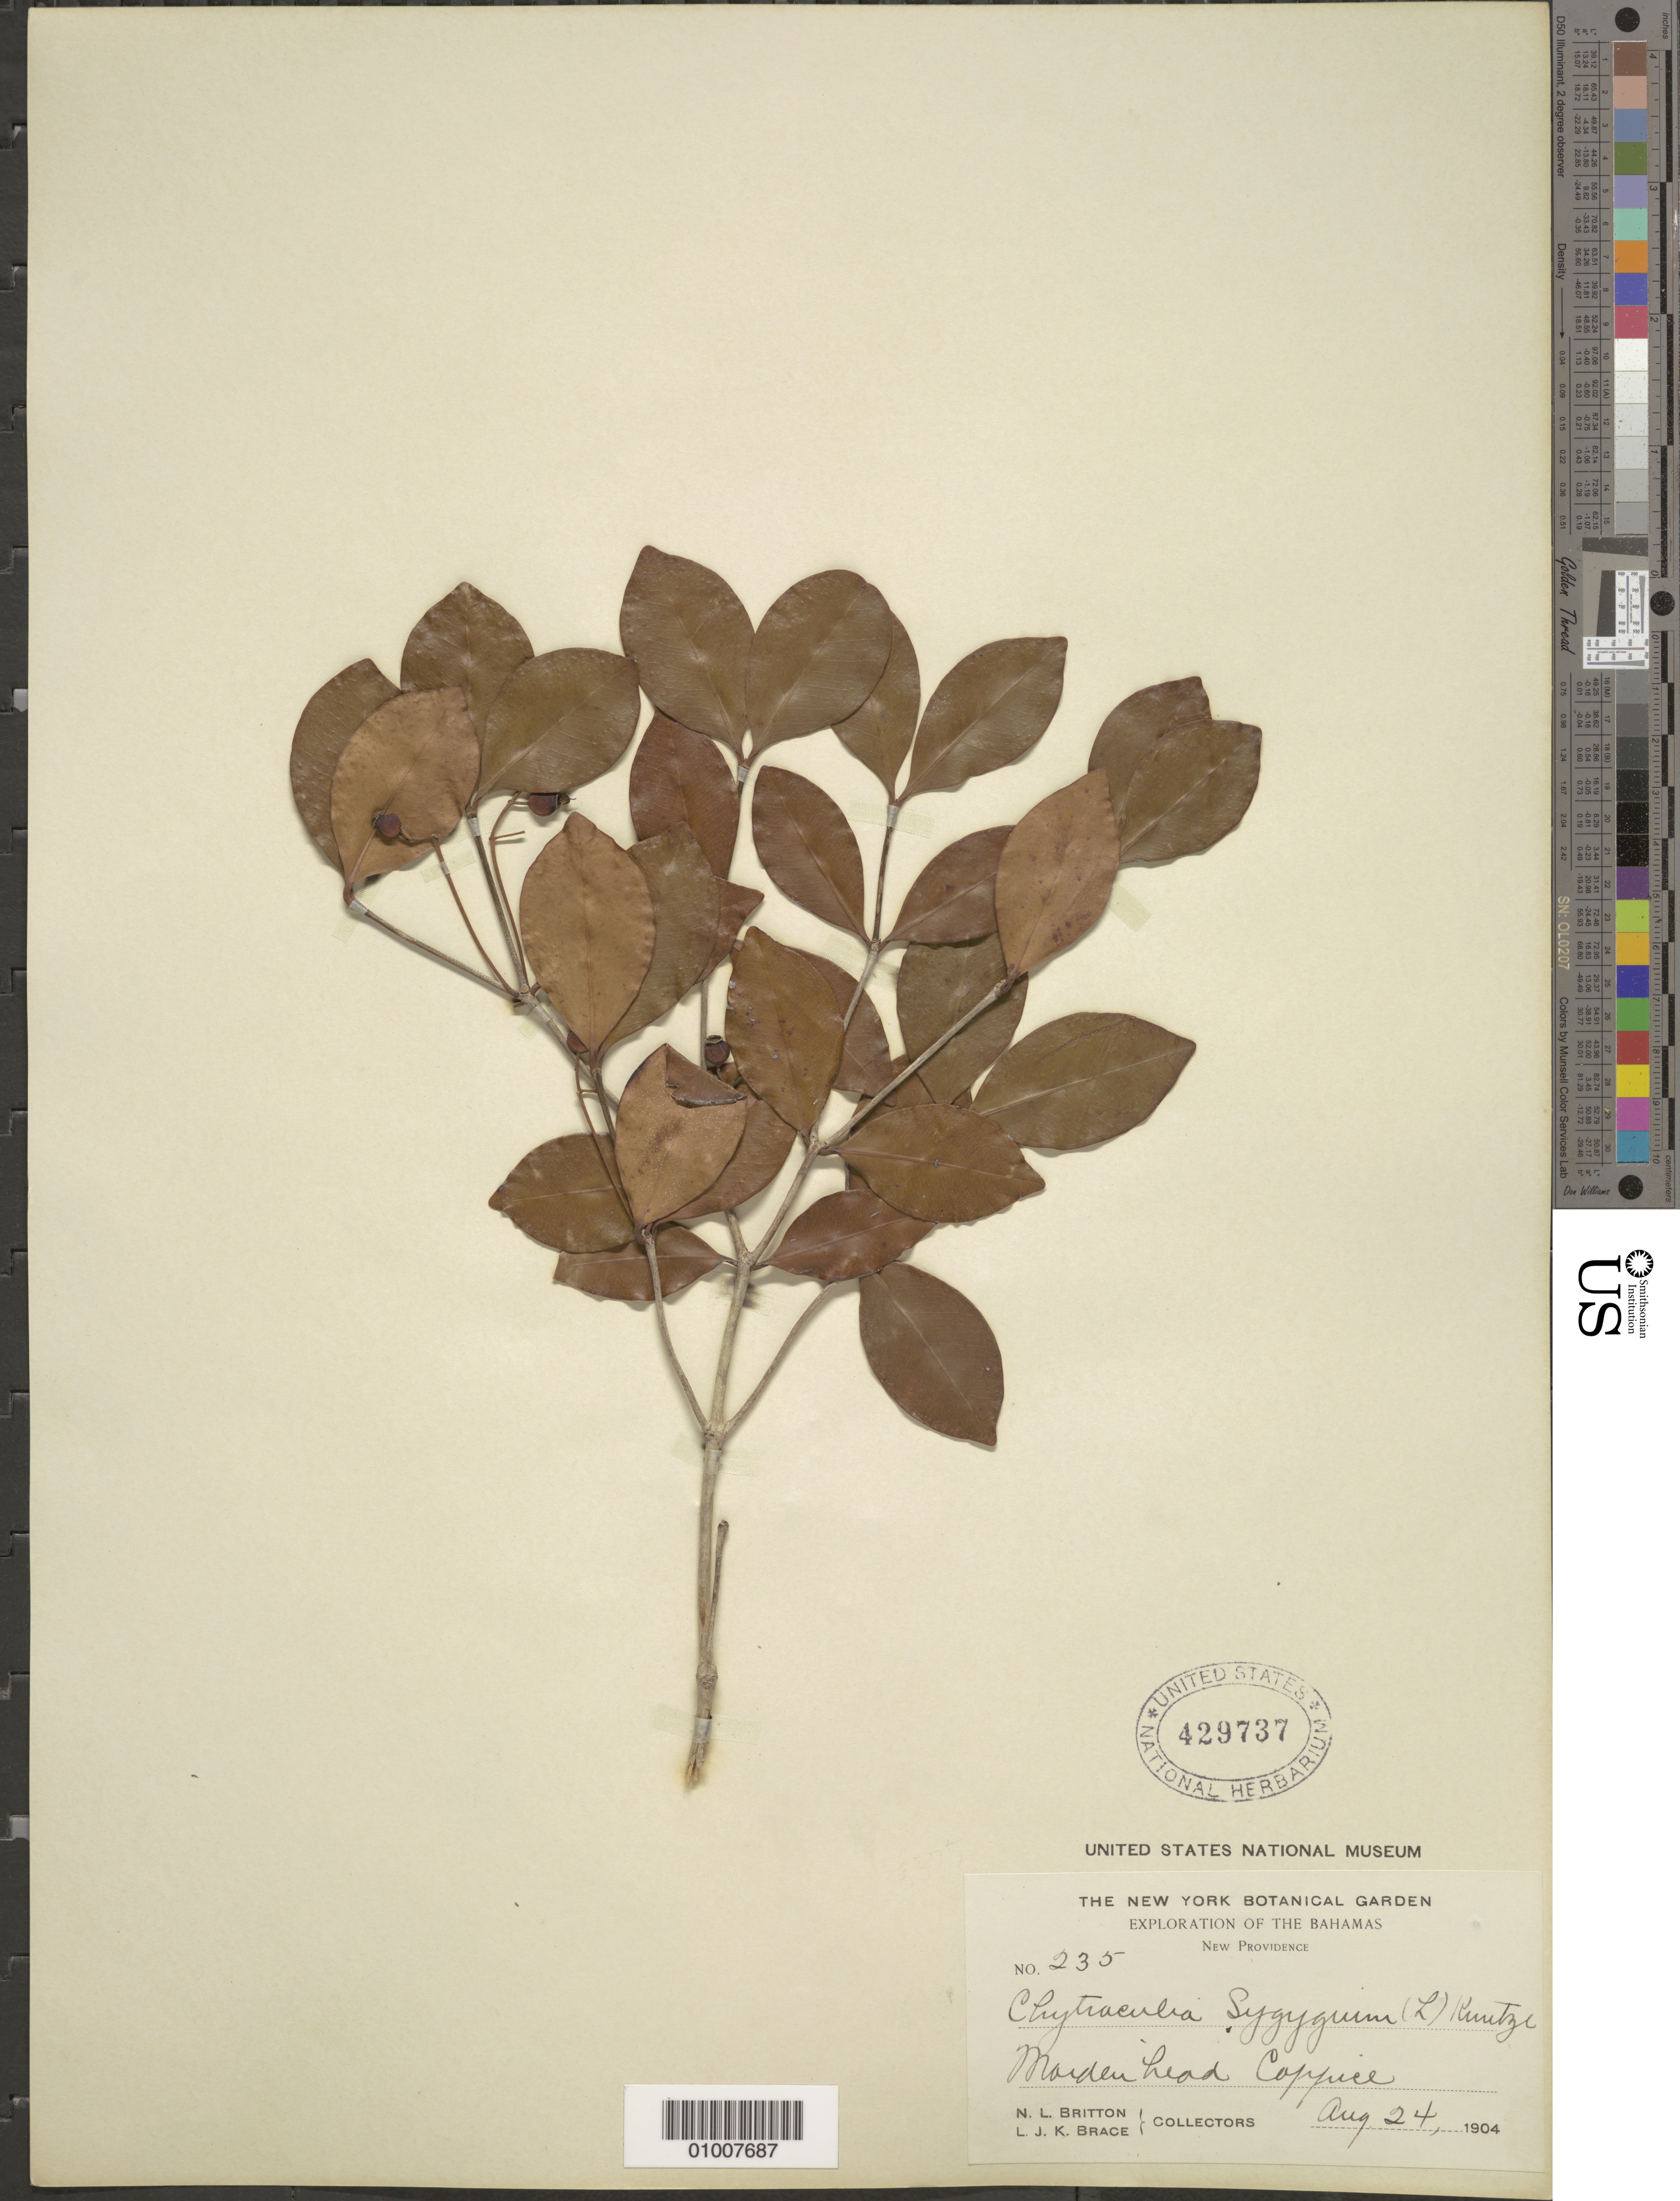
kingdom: Plantae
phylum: Tracheophyta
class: Magnoliopsida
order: Myrtales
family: Myrtaceae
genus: Myrcia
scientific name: Myrcia zuzygium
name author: (L.) A.R. Lourenço & E. Lucas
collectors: N. Britton & L. J. K. Brace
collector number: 235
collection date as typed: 24 Aug 1904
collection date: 1904-08-24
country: Bahamas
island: New Providence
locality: Maidenhead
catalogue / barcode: US 429737